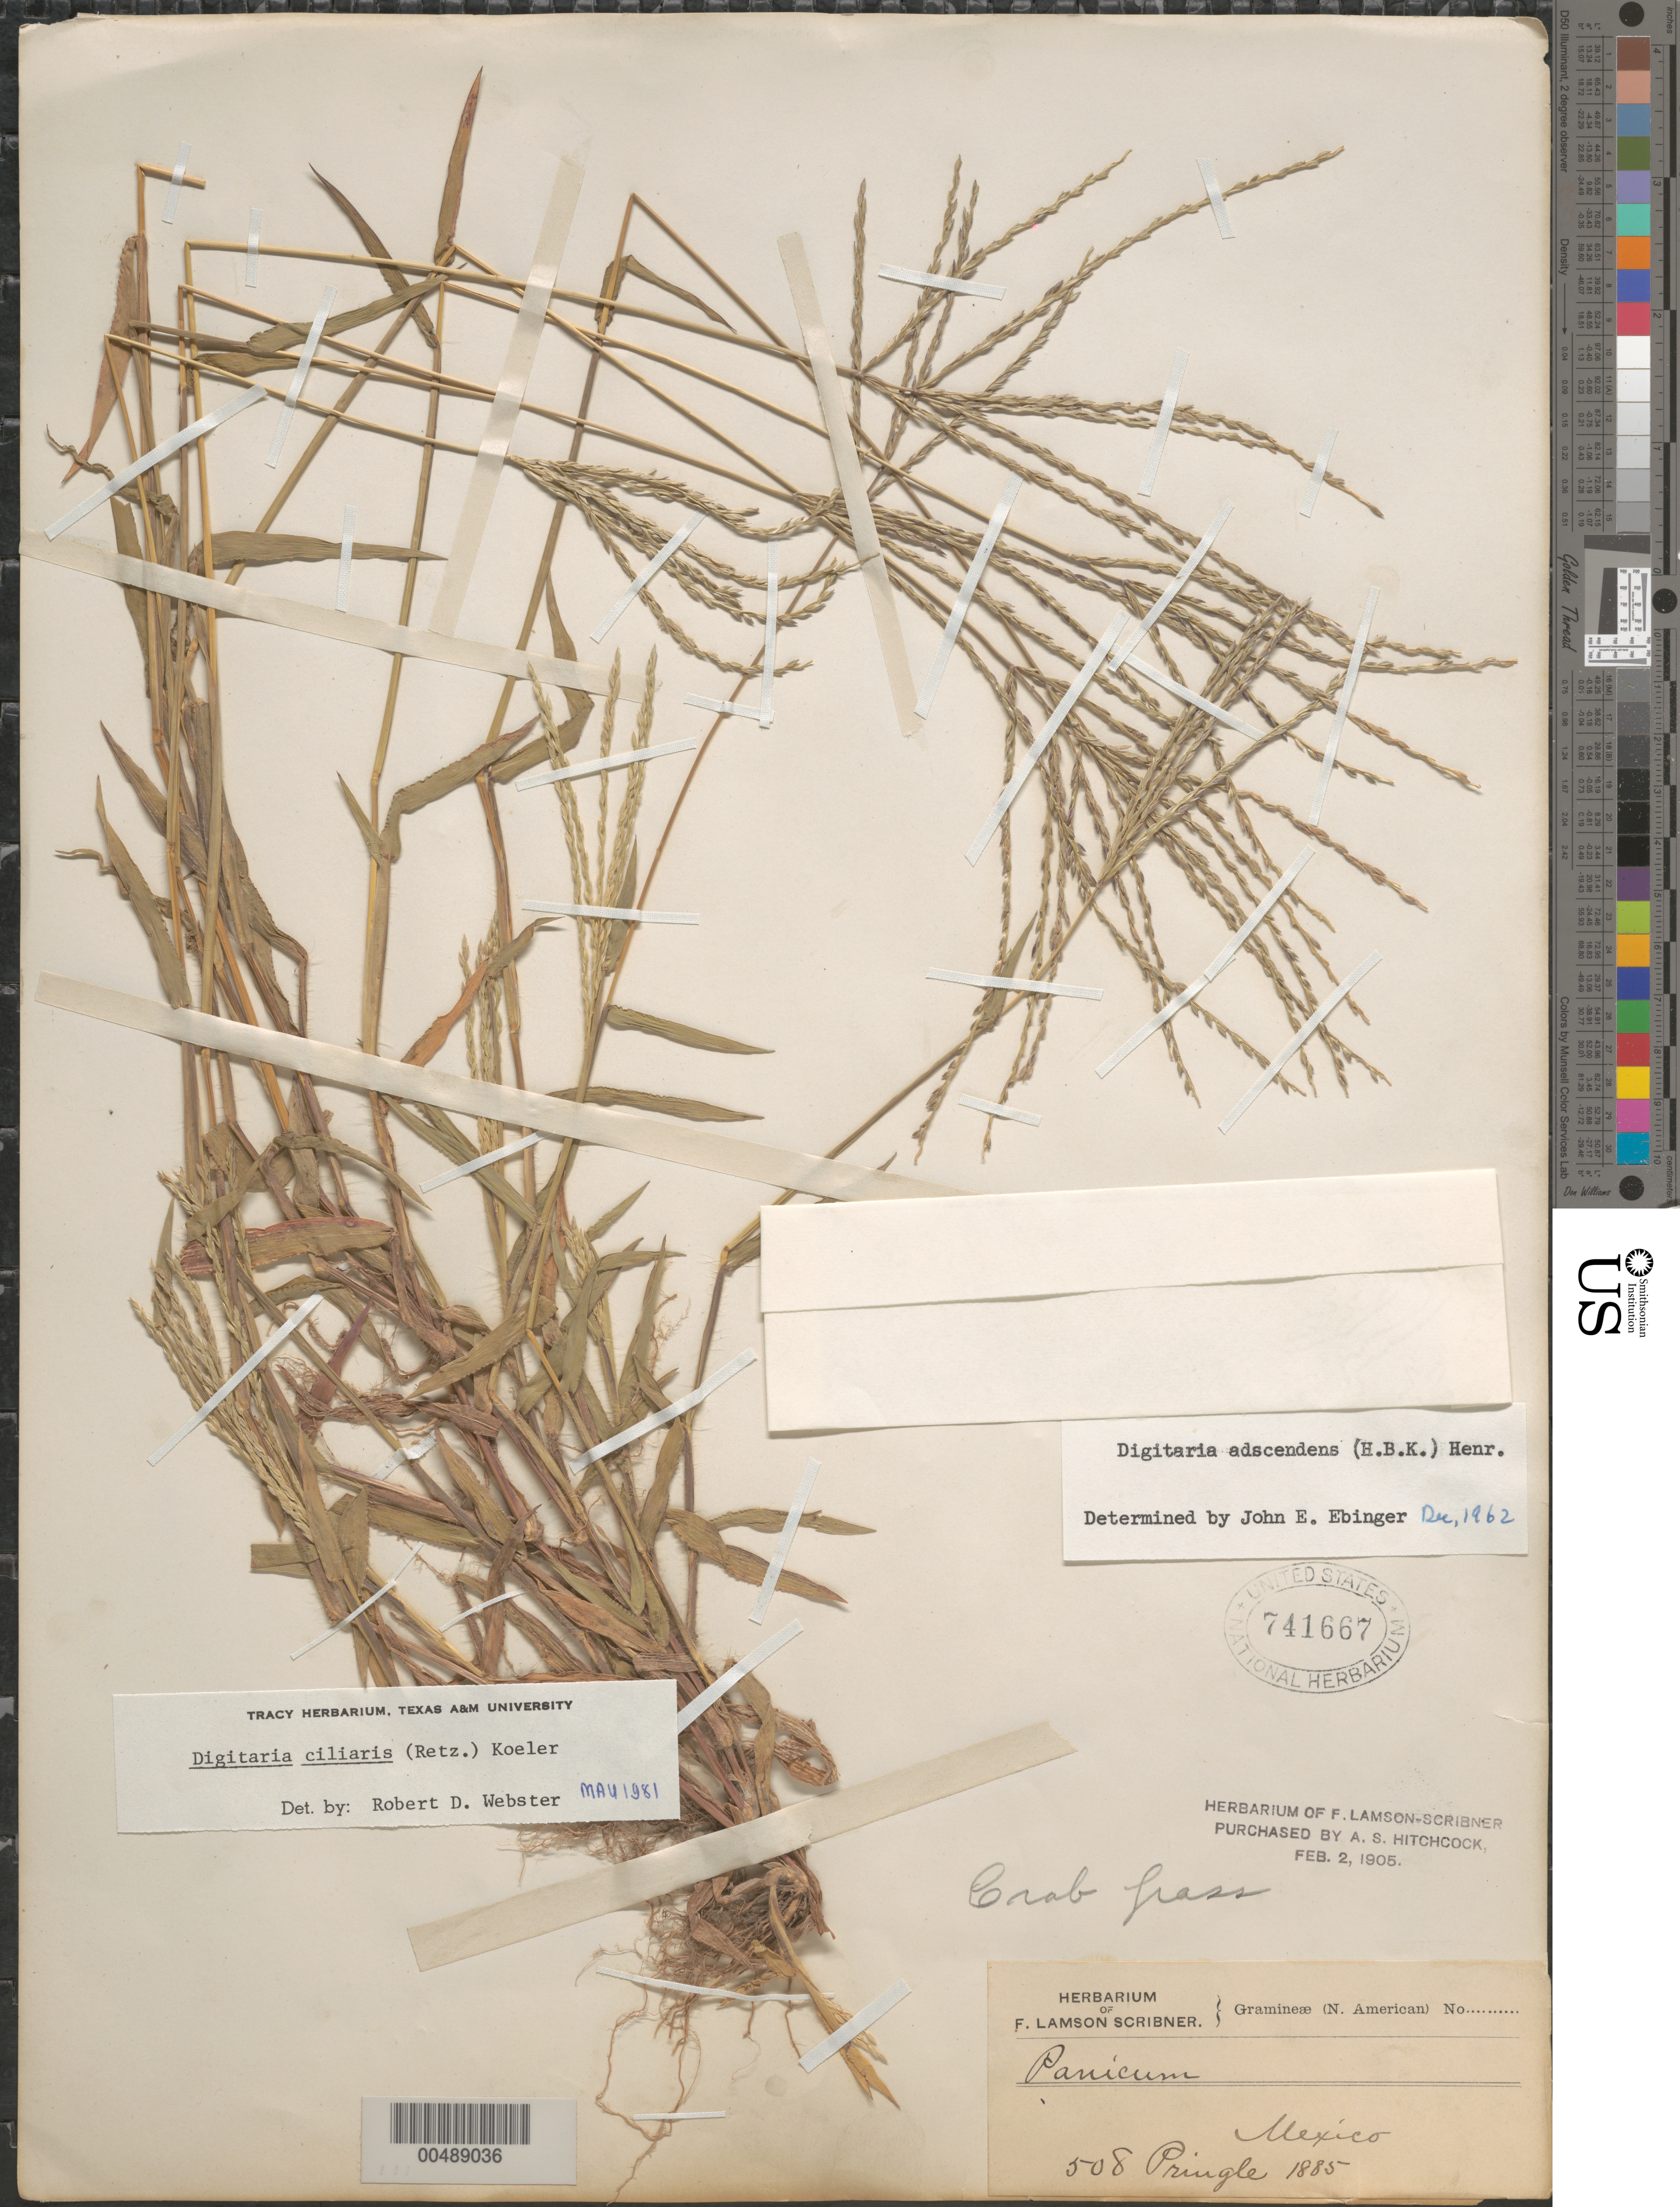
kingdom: Plantae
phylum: Tracheophyta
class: Liliopsida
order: Poales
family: Poaceae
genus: Digitaria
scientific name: Digitaria ciliaris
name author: (Retz.) Koeler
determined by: Webster, Robert D.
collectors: C. G. Pringle et al.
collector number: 508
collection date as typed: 1885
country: Mexico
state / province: Durango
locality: San Ramon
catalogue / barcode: US 741667